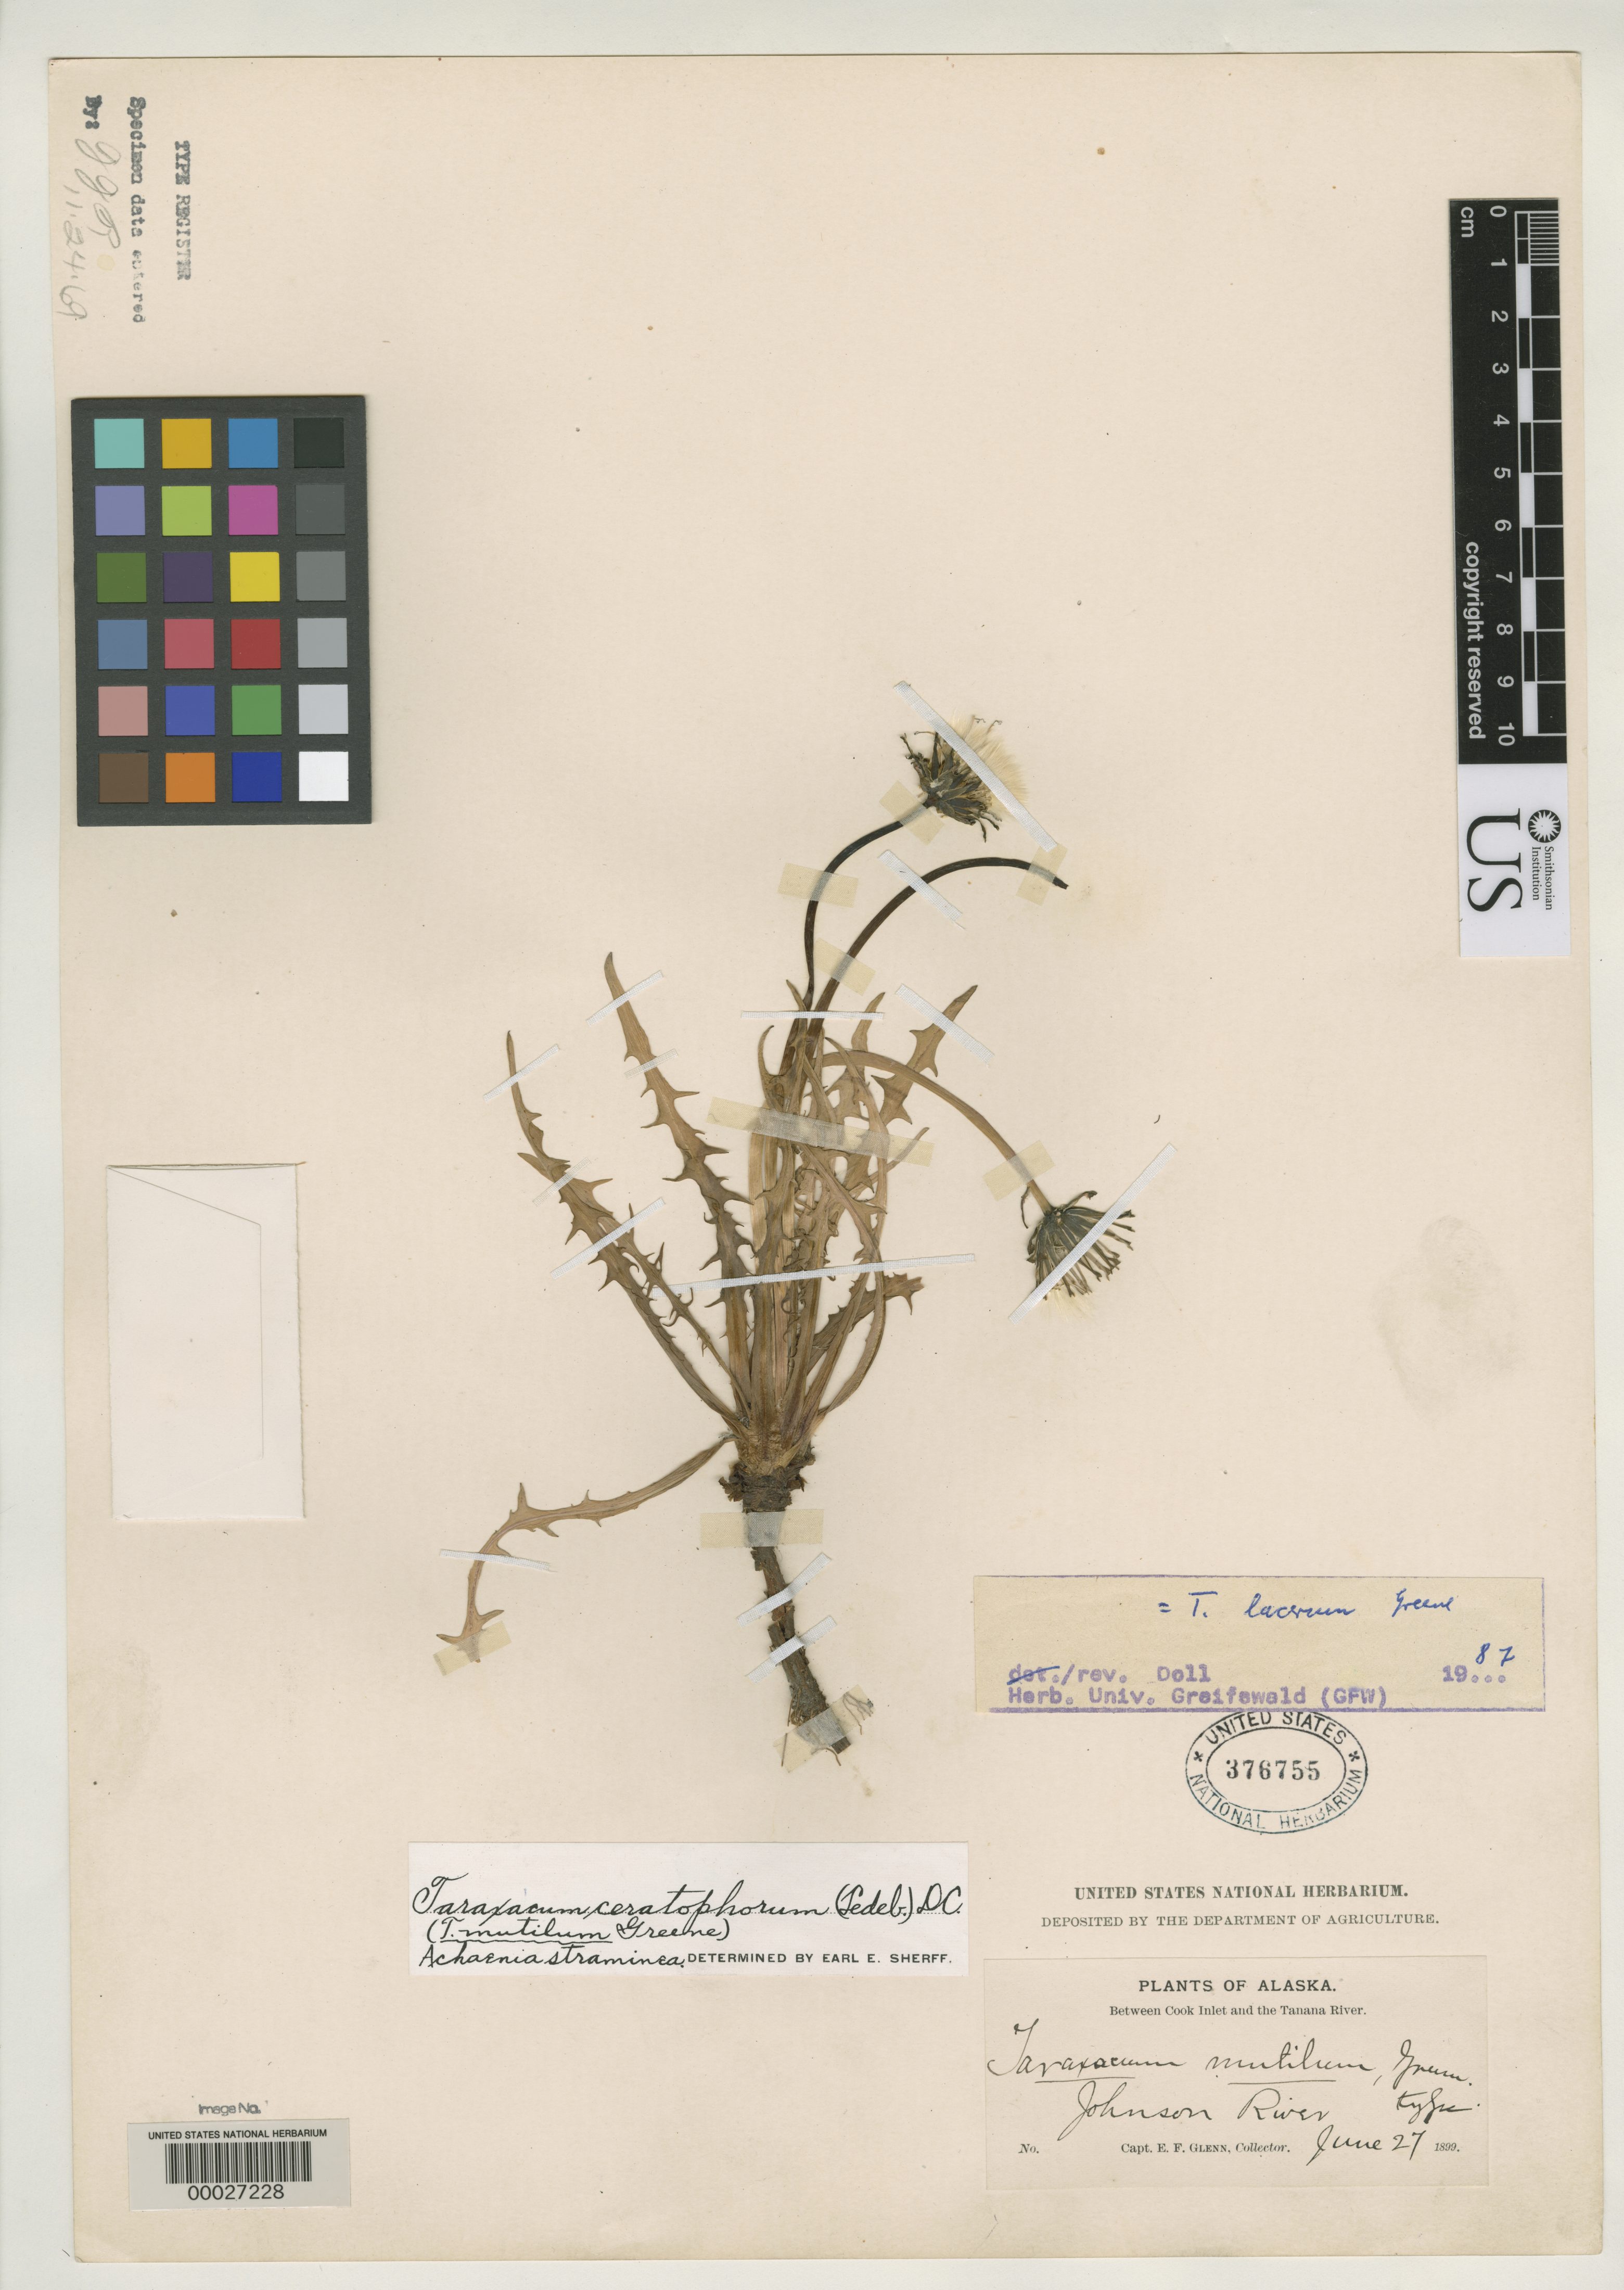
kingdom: Plantae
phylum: Tracheophyta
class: Magnoliopsida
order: Asterales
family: Asteraceae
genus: Taraxacum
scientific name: Taraxacum mutilum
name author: Greene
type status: Isotype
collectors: E. Glenn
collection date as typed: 27 Jun 1899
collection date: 1899-06-27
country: United States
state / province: Alaska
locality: Between Cook Inlet and Tanana River.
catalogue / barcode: US 376755